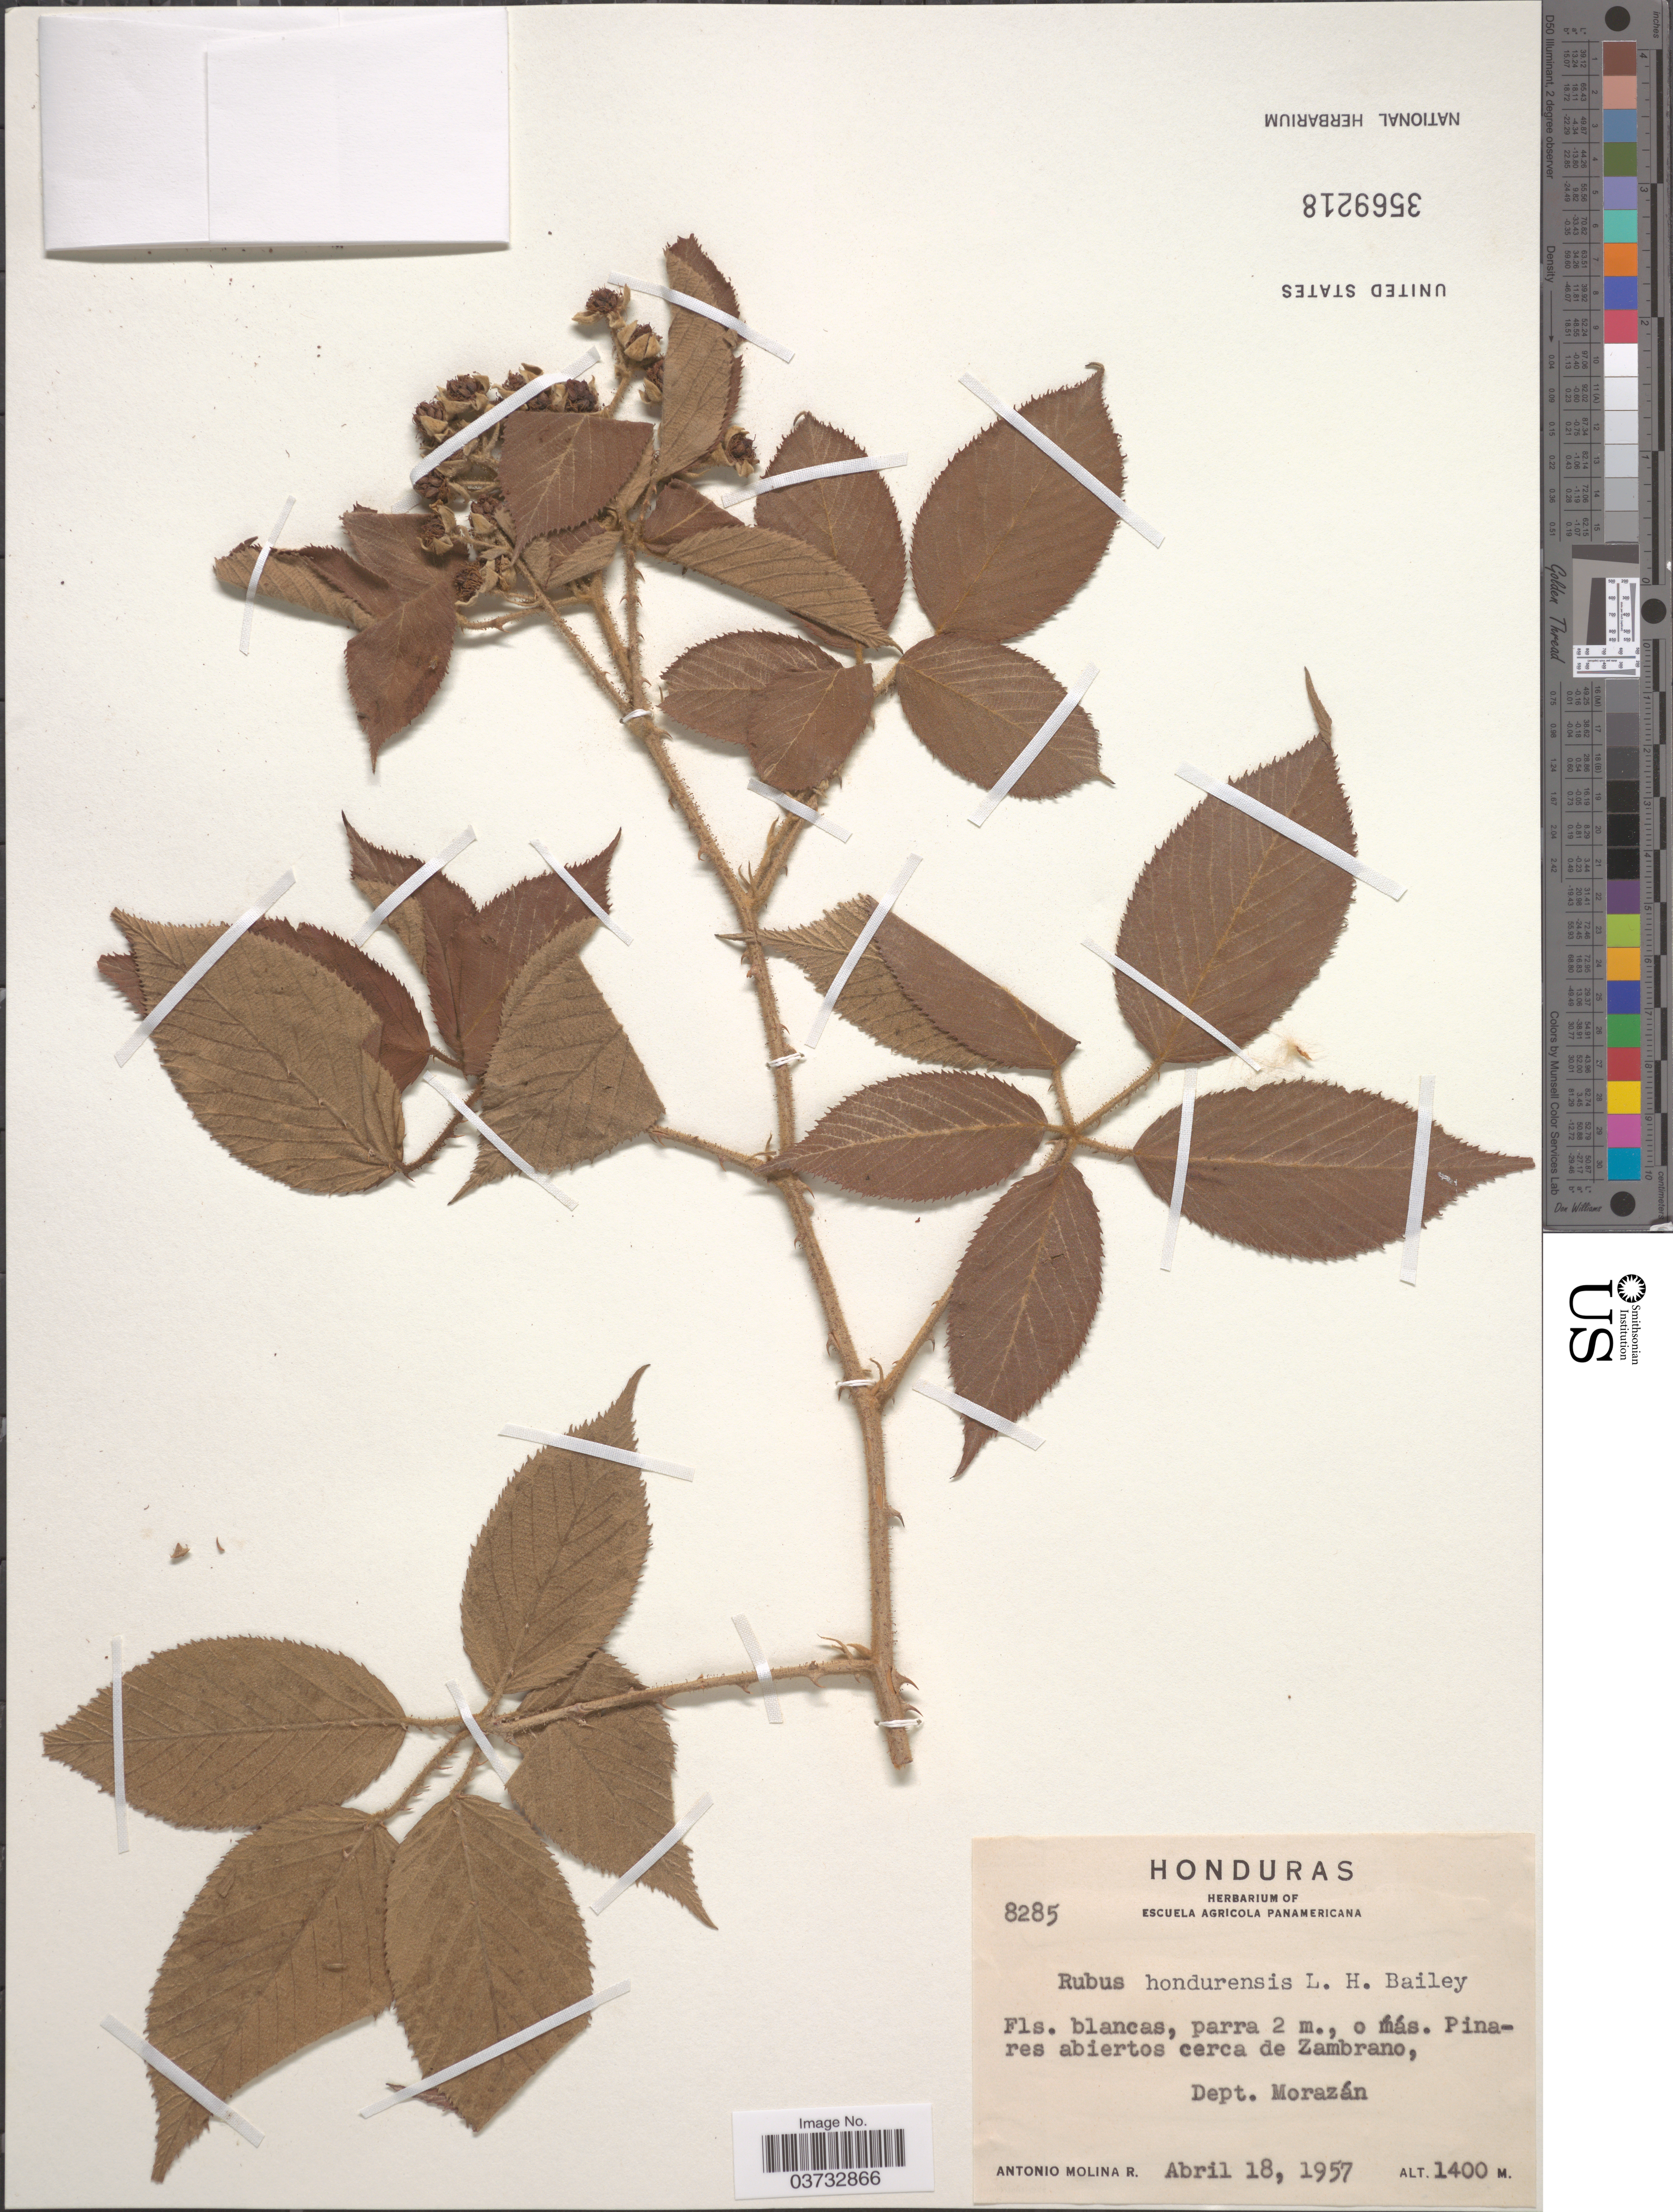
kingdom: Plantae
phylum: Tracheophyta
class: Magnoliopsida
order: Rosales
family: Rosaceae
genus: Rubus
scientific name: Rubus hondurensis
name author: L.H. Bailey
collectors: A. Molina R.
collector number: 8285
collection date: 1957-04-18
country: Honduras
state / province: Fco. Morazán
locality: Pinares abiertos cerca de Zambrano, Dept. Morazán.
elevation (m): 1400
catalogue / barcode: US 3569218